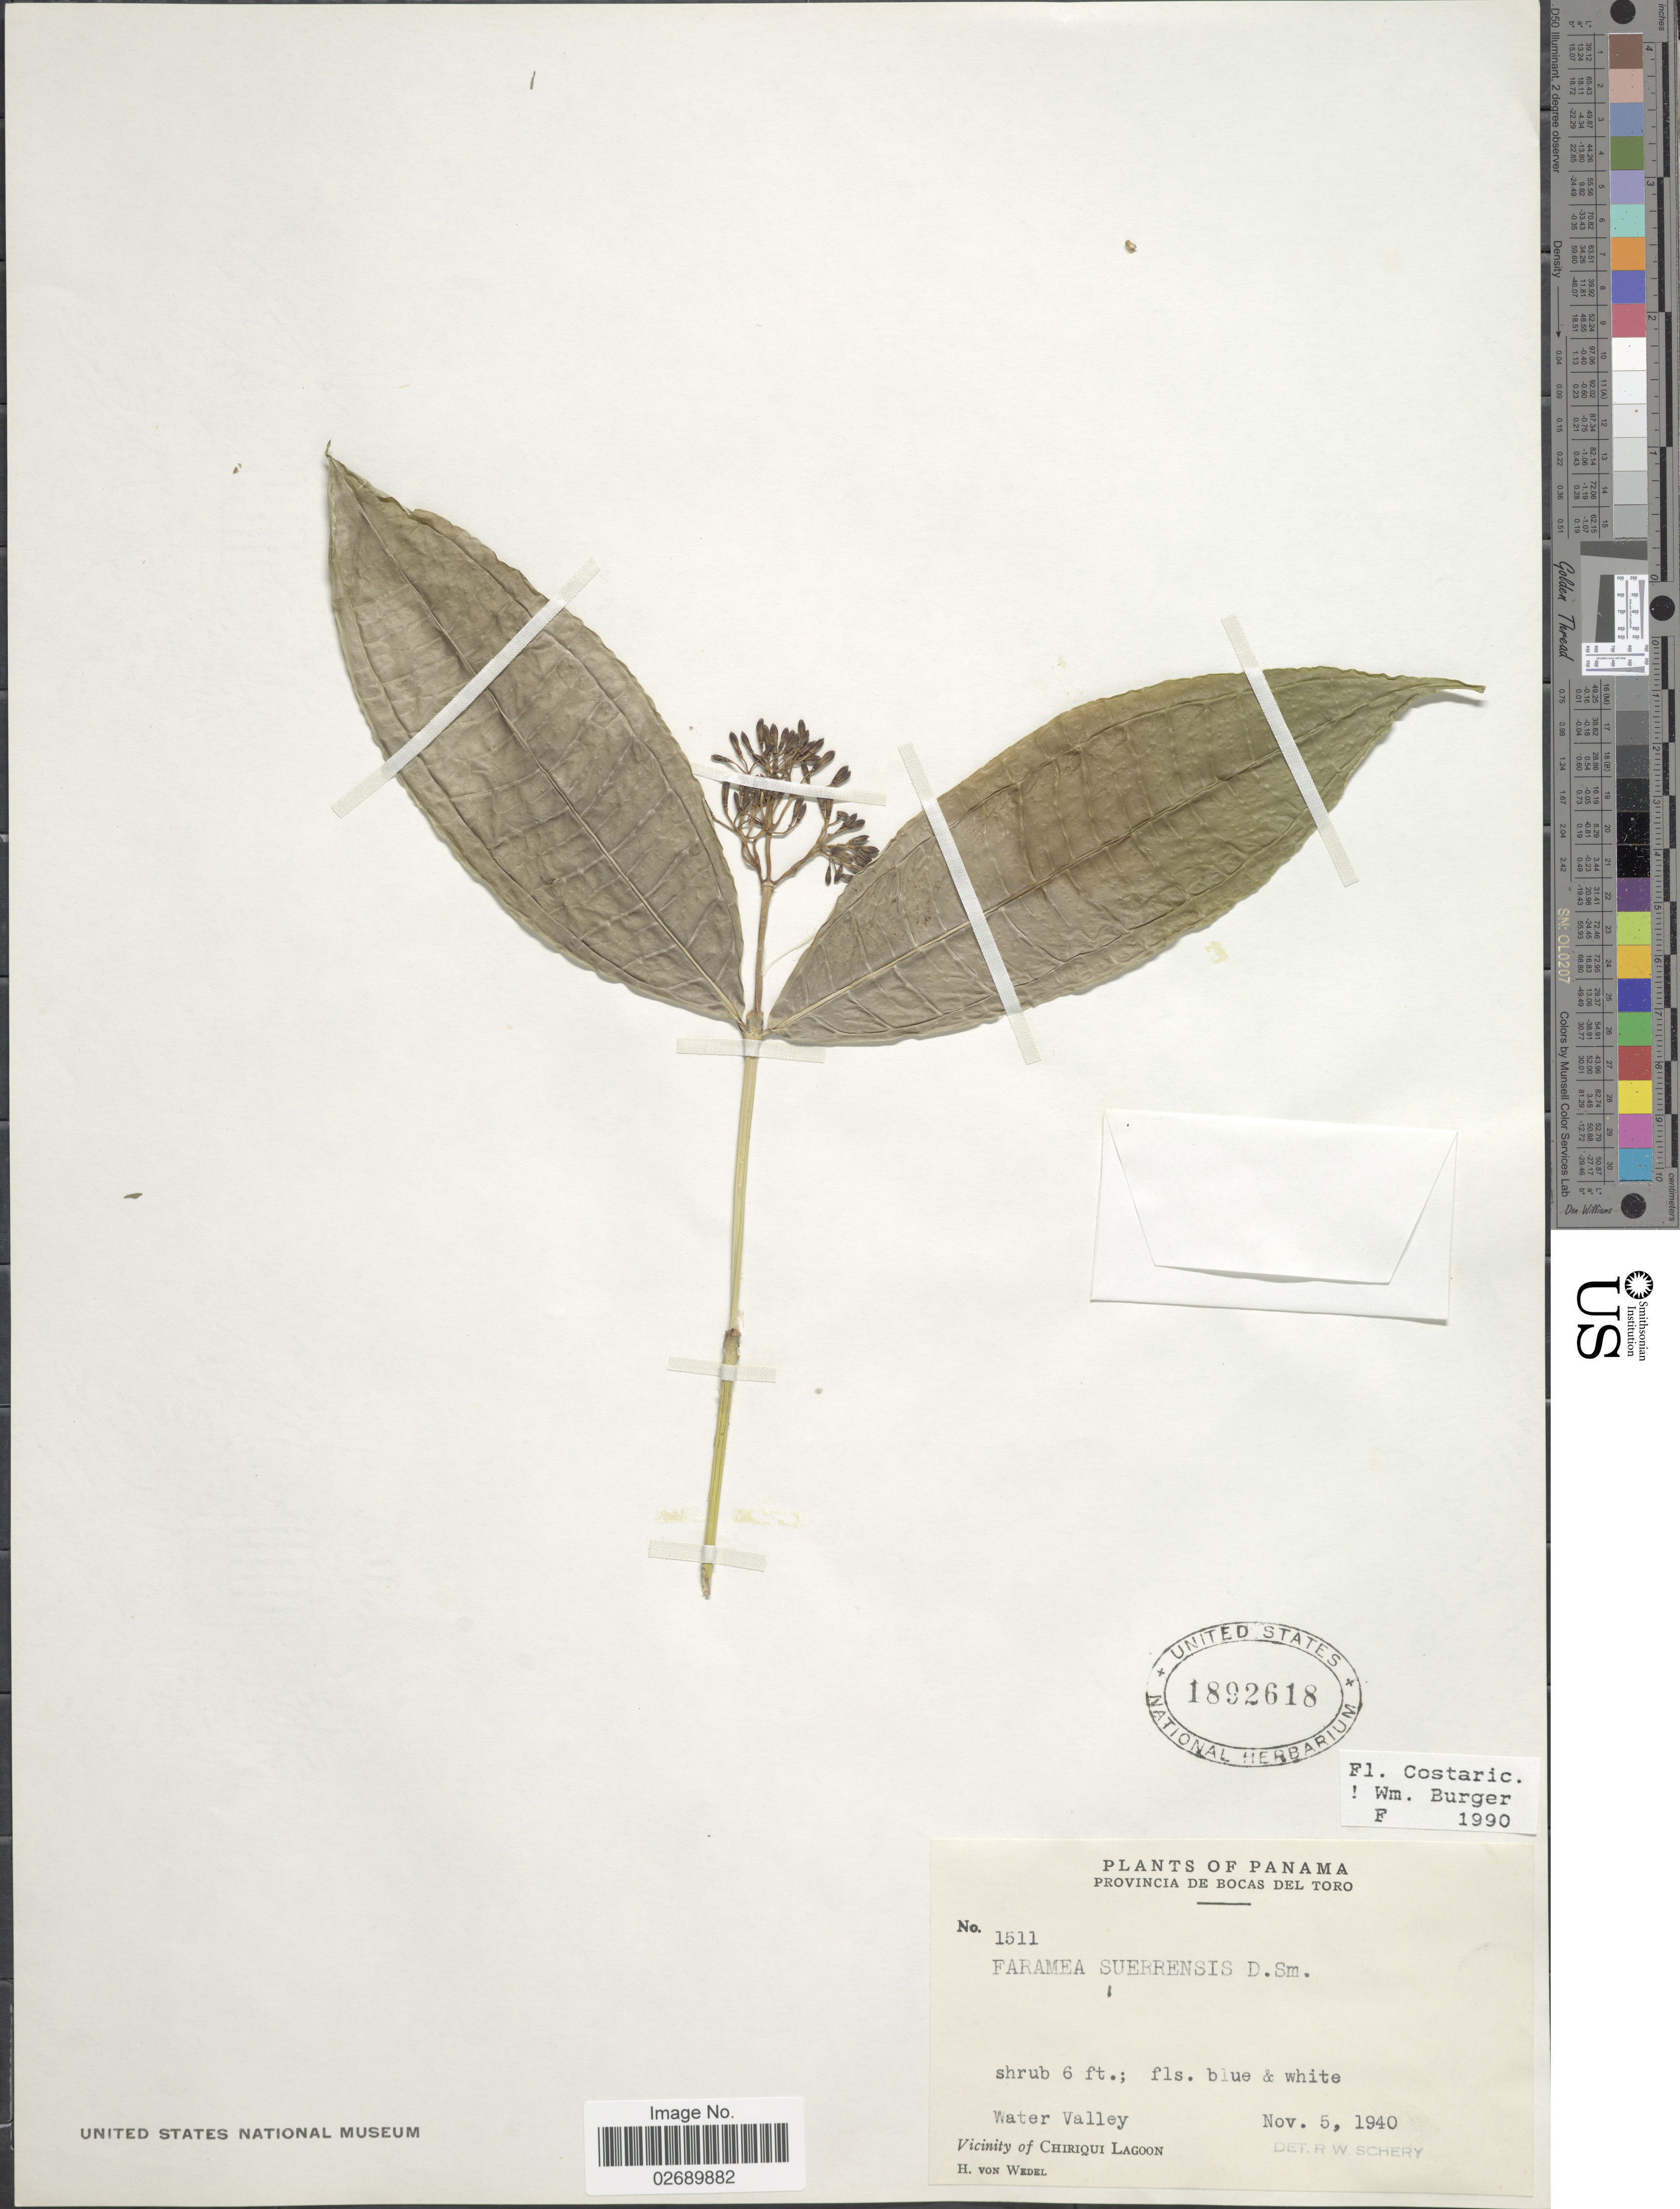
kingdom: Plantae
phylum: Tracheophyta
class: Magnoliopsida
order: Gentianales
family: Rubiaceae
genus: Faramea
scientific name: Faramea suerrensis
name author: (Donn. Sm.) Donn. Sm.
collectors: H. von Wedel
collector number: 1511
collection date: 1940-11-05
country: Panama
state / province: Bocas del Toro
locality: Water Valley. Vicinity of Chirqui Lagoon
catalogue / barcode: US 1892618